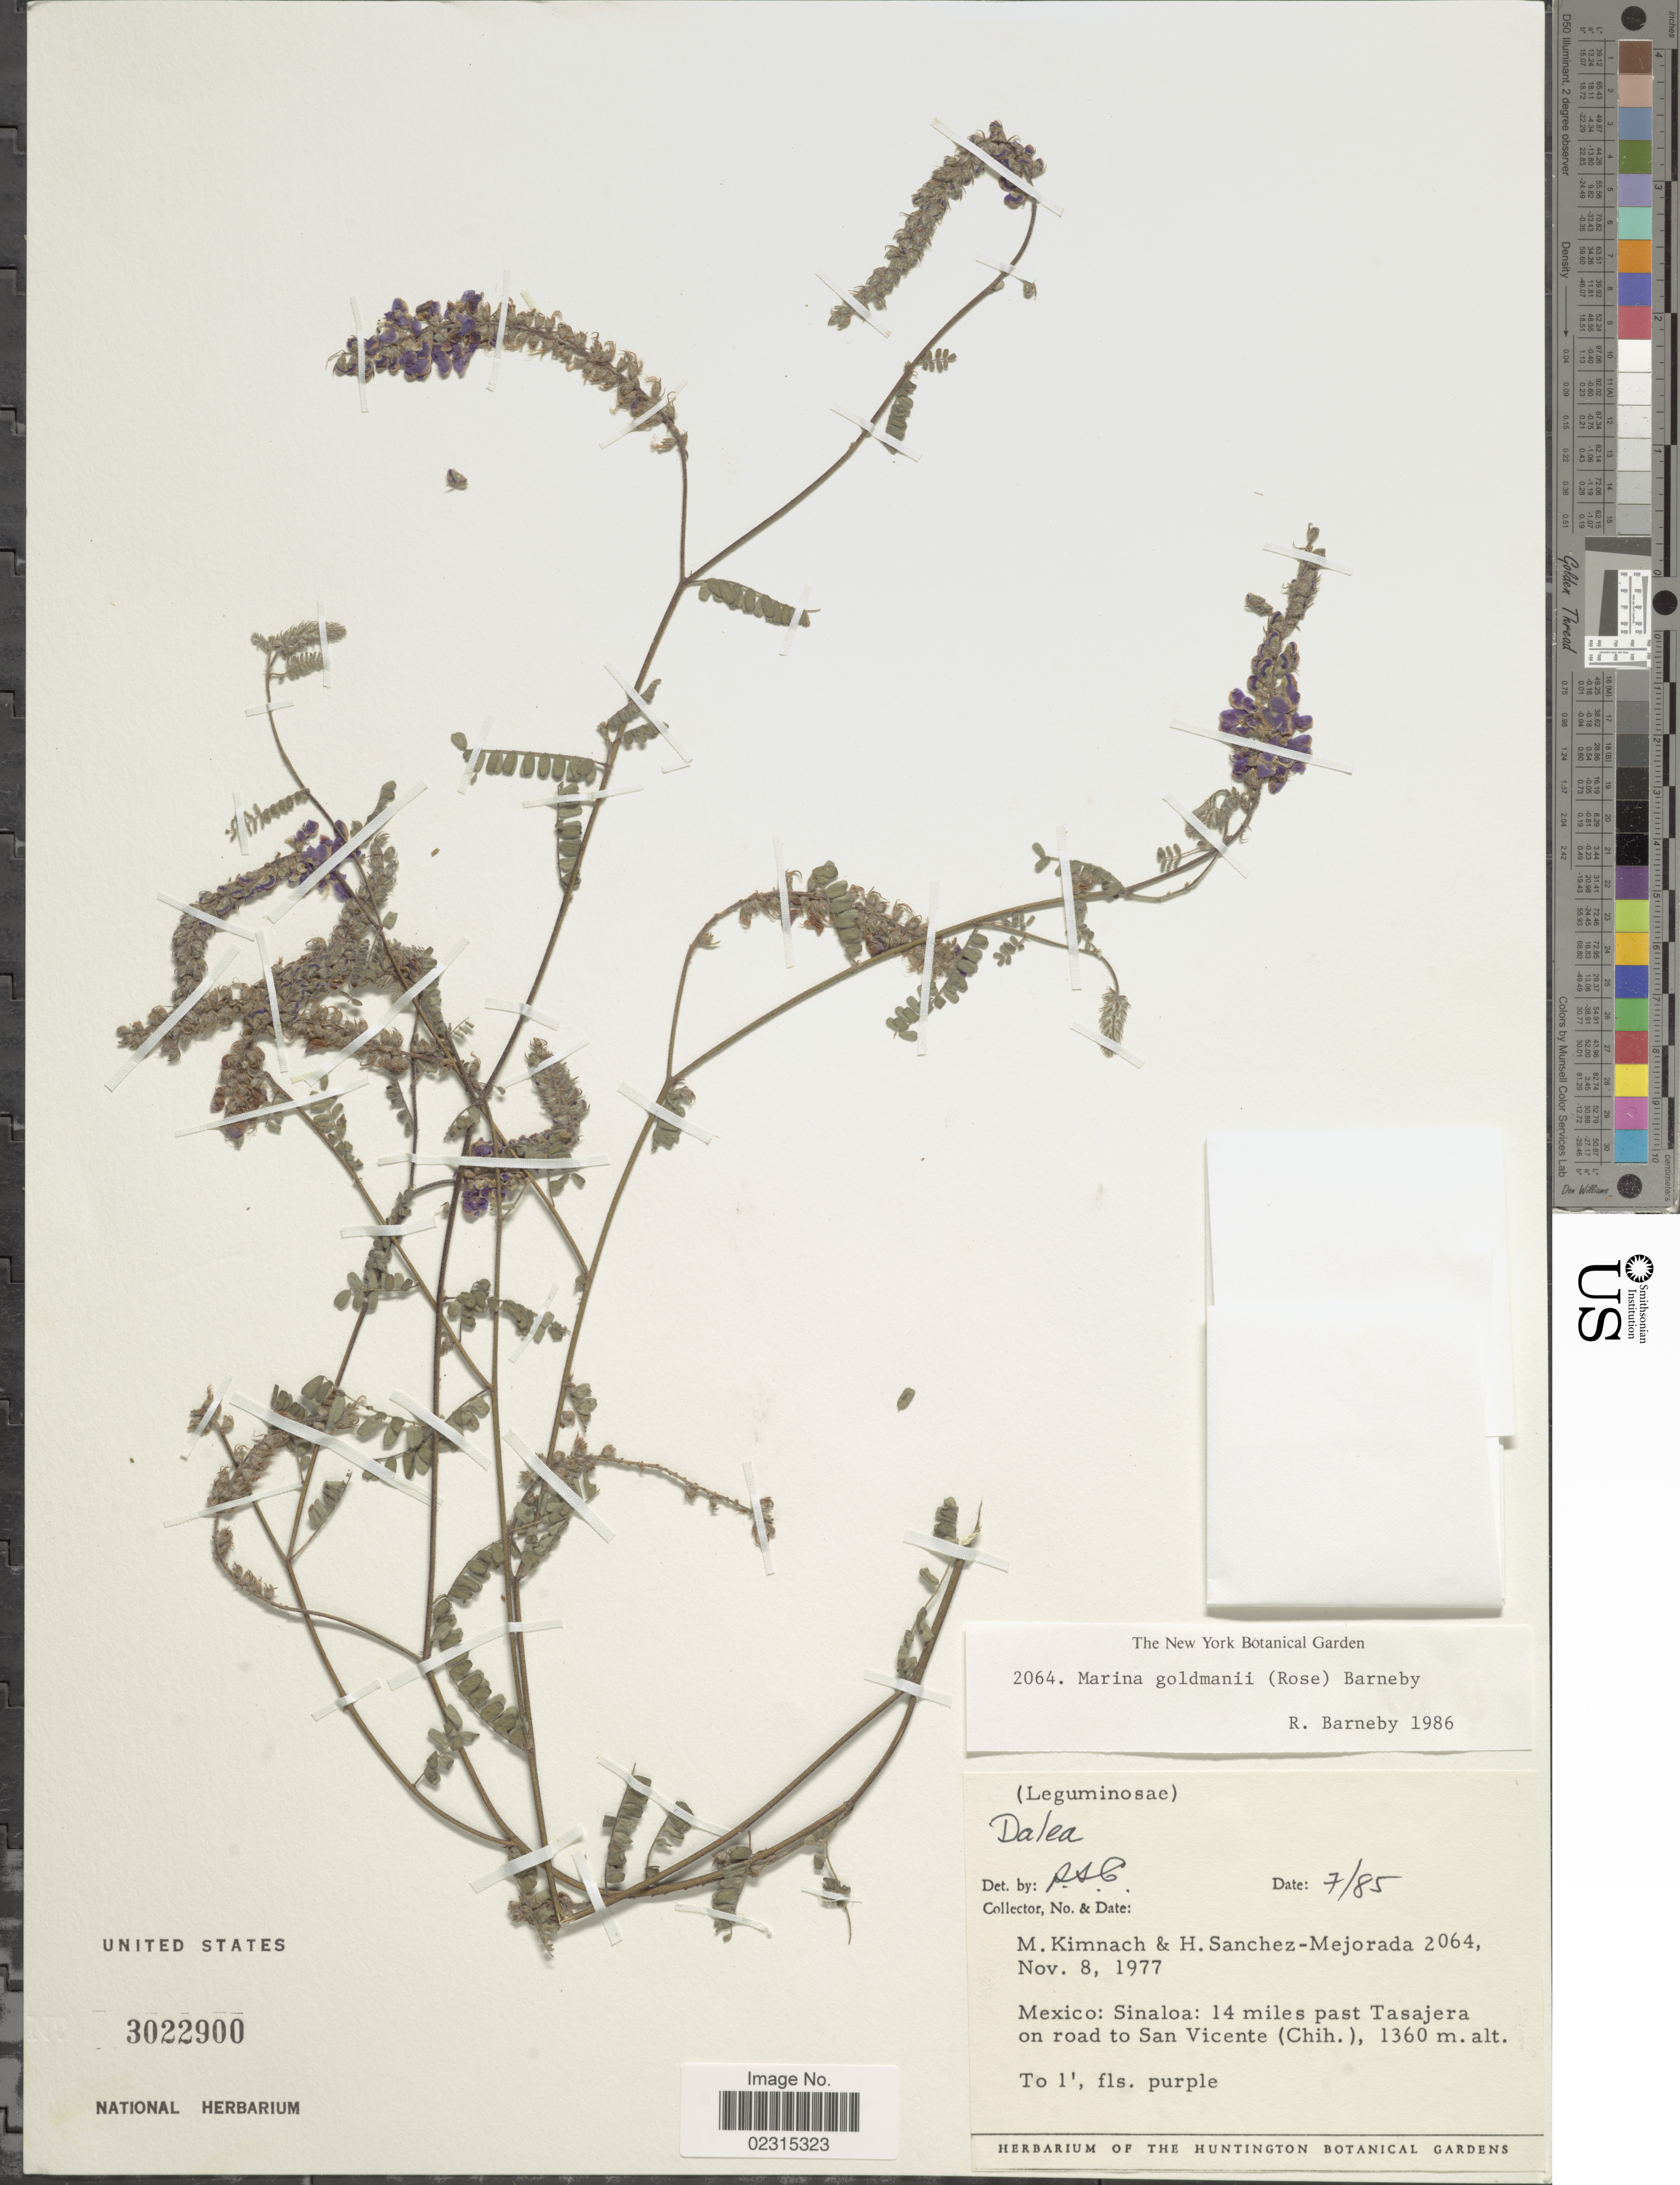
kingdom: Plantae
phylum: Tracheophyta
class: Magnoliopsida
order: Fabales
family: Fabaceae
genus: Marina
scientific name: Marina goldmanii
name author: (Rose) Barneby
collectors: M. W. Kimnach & H. Sánchez-Mejorada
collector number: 2064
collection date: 1977-11-08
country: Mexico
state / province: Sinaloa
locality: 14 miles past Tasajera on road to San Vicente (Chih)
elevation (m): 1360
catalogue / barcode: US 3022900